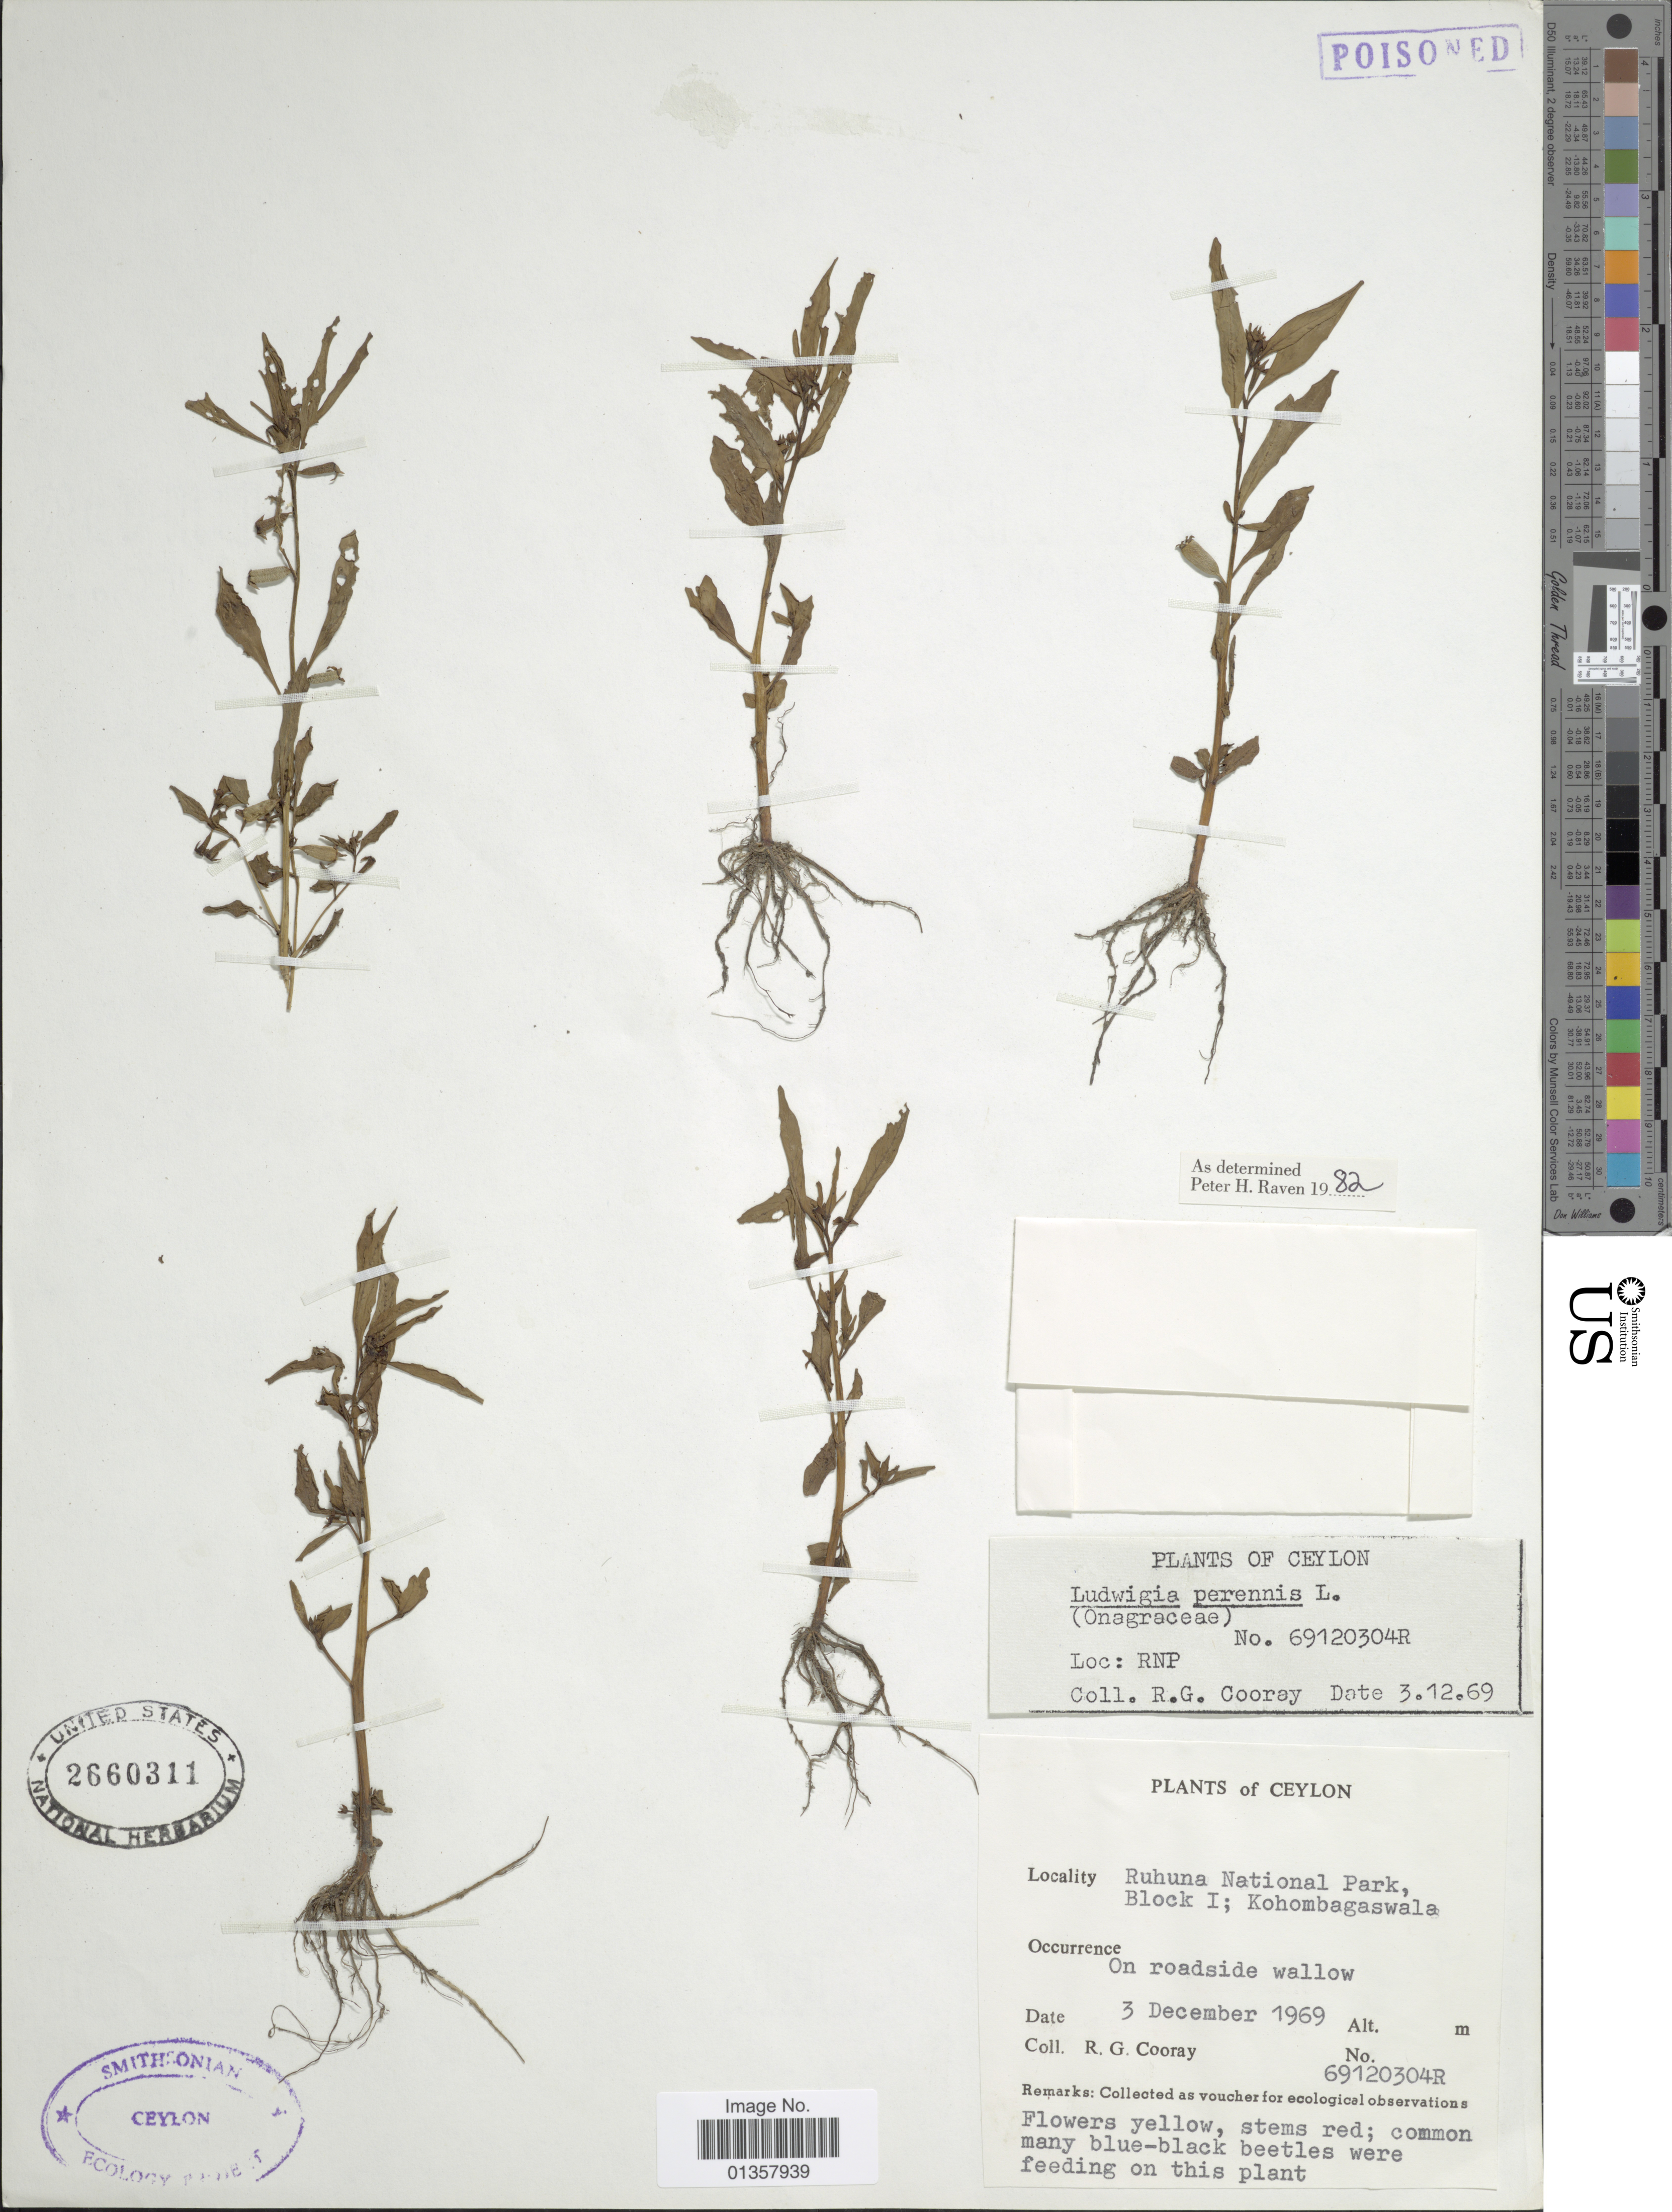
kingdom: Plantae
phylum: Tracheophyta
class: Magnoliopsida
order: Myrtales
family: Onagraceae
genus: Ludwigia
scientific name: Ludwigia perennis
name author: L.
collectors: R. Cooray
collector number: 04R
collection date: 1969-12-03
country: Sri Lanka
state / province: Southern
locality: Ceylon. Ruhuna National Park, Block 1; Kohombagaswala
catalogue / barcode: US 2660311